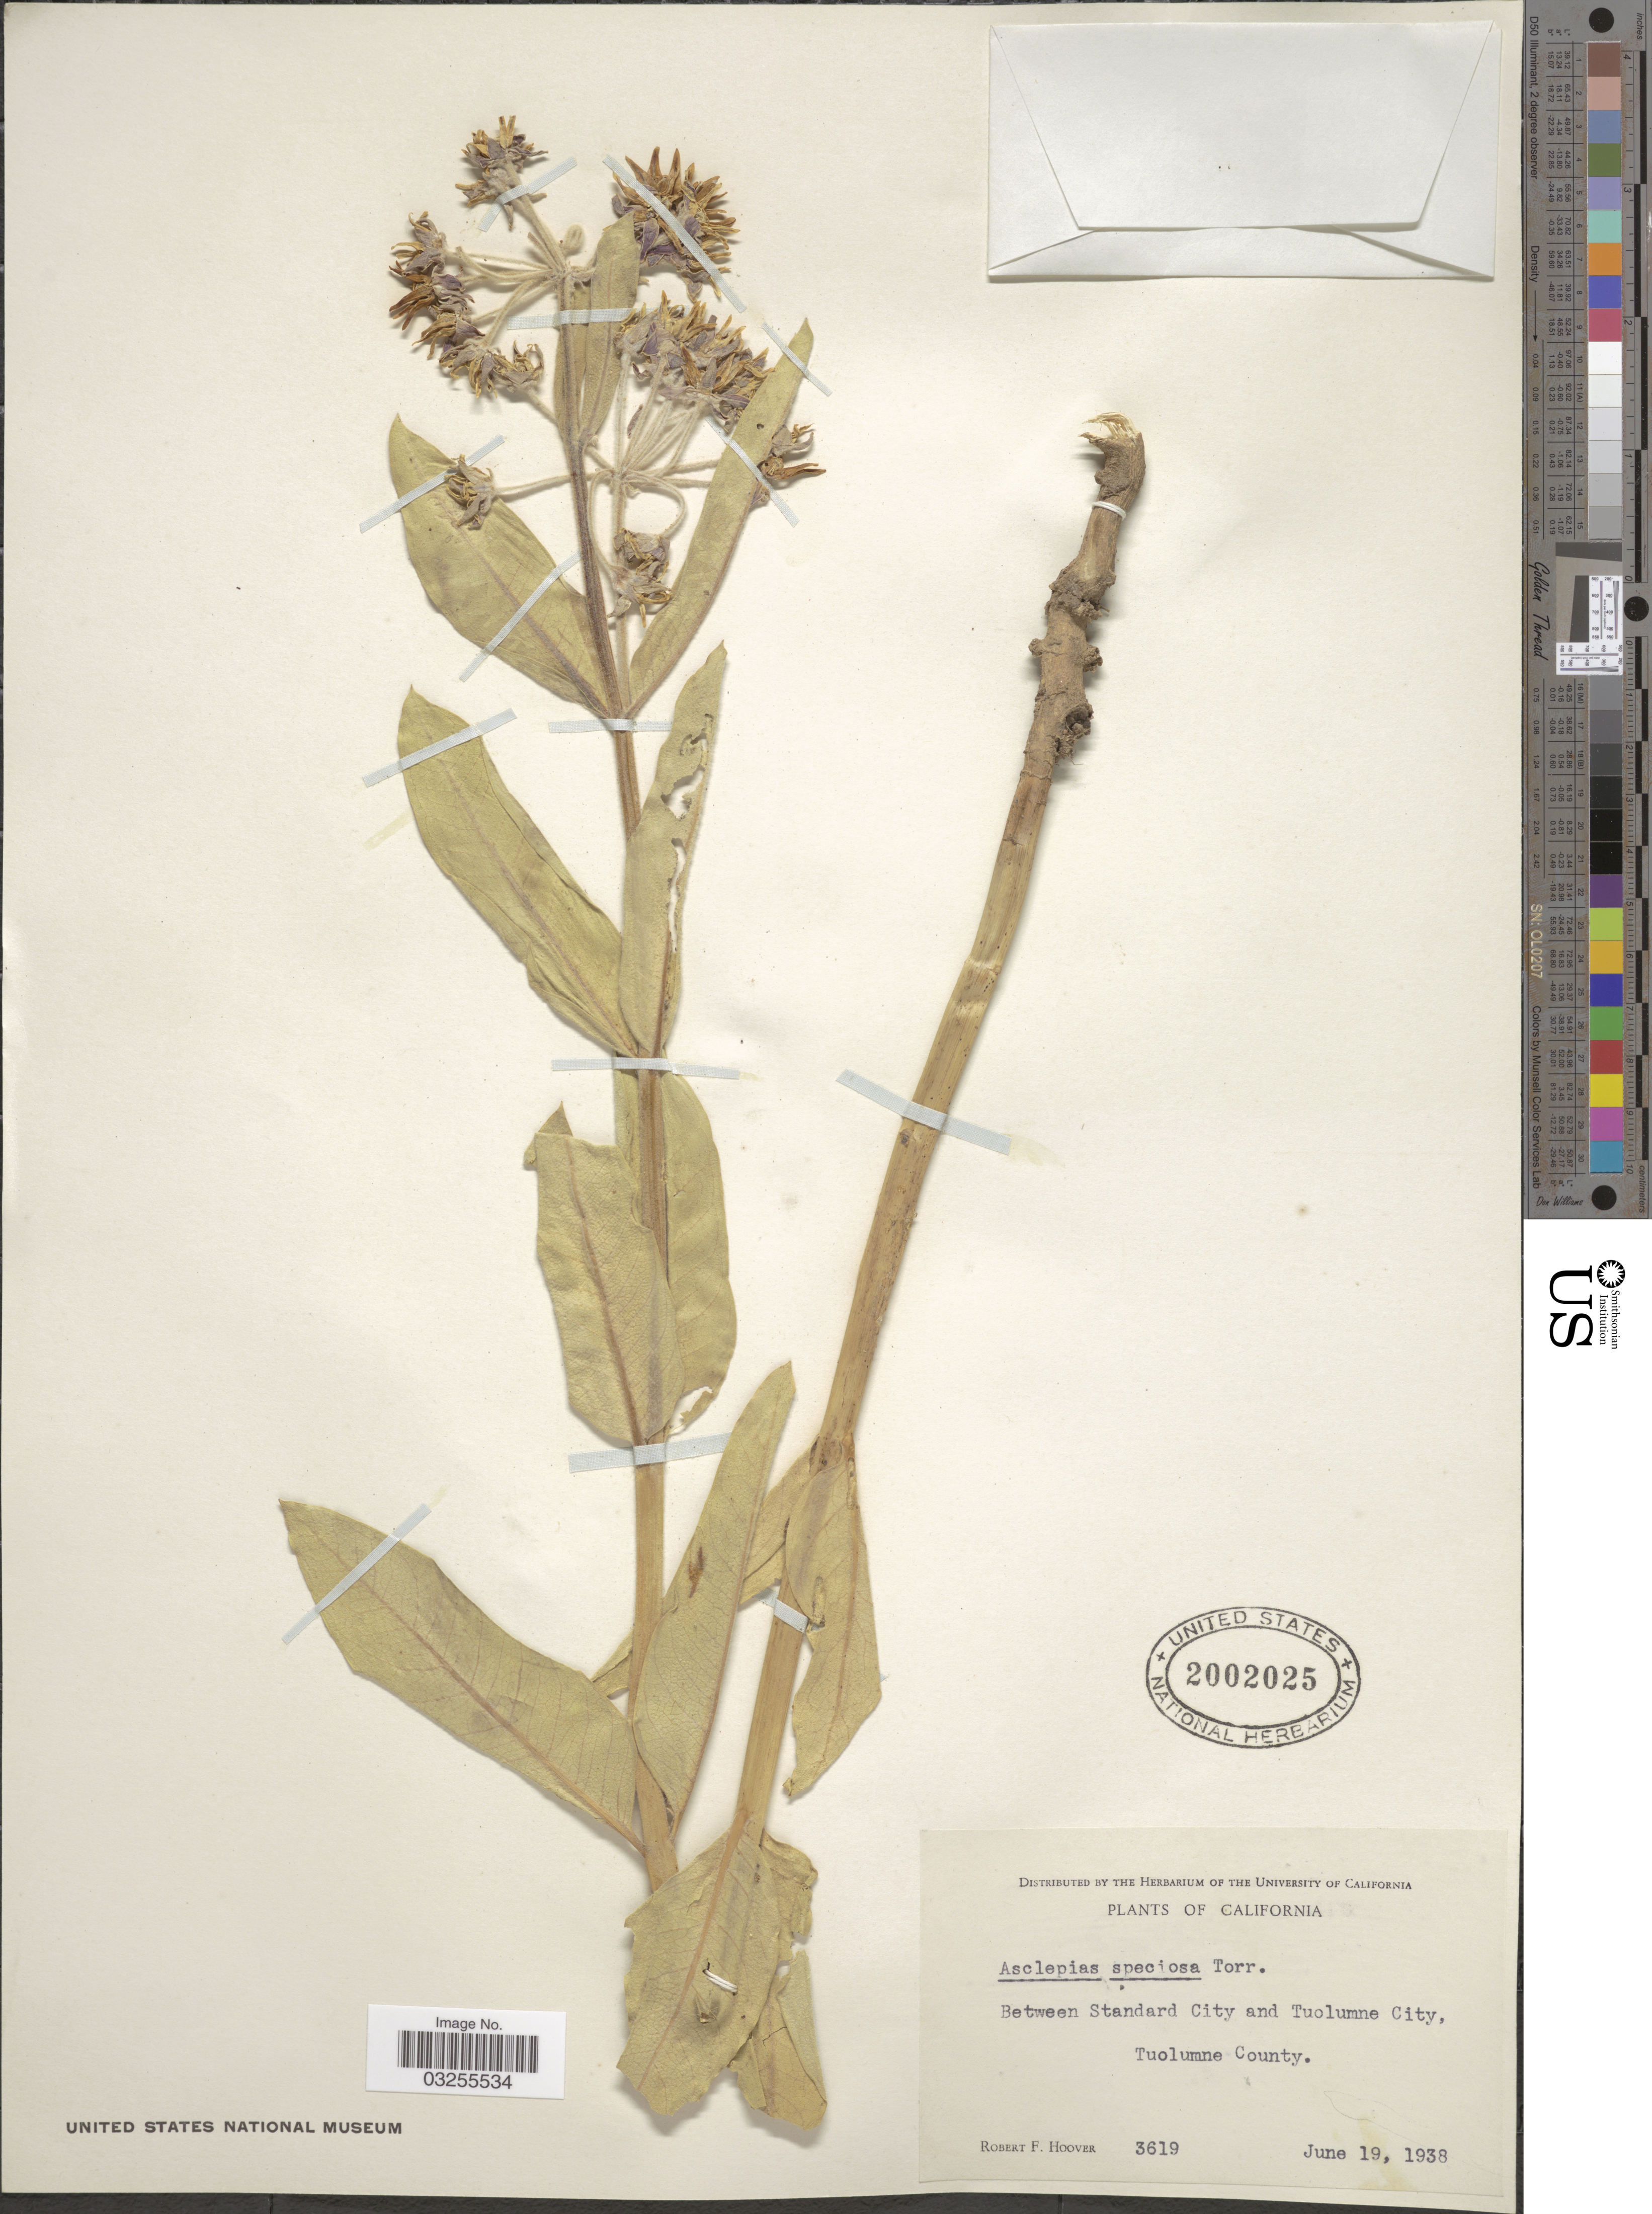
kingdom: Plantae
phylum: Tracheophyta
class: Magnoliopsida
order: Gentianales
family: Apocynaceae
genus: Asclepias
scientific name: Asclepias speciosa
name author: Torr.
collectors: R. F. Hoover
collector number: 3619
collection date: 1938-06-19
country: United States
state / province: California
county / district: Tuolumne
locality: Between Standard City and Tuolumne City, Tuolumne County.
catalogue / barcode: US 2002025